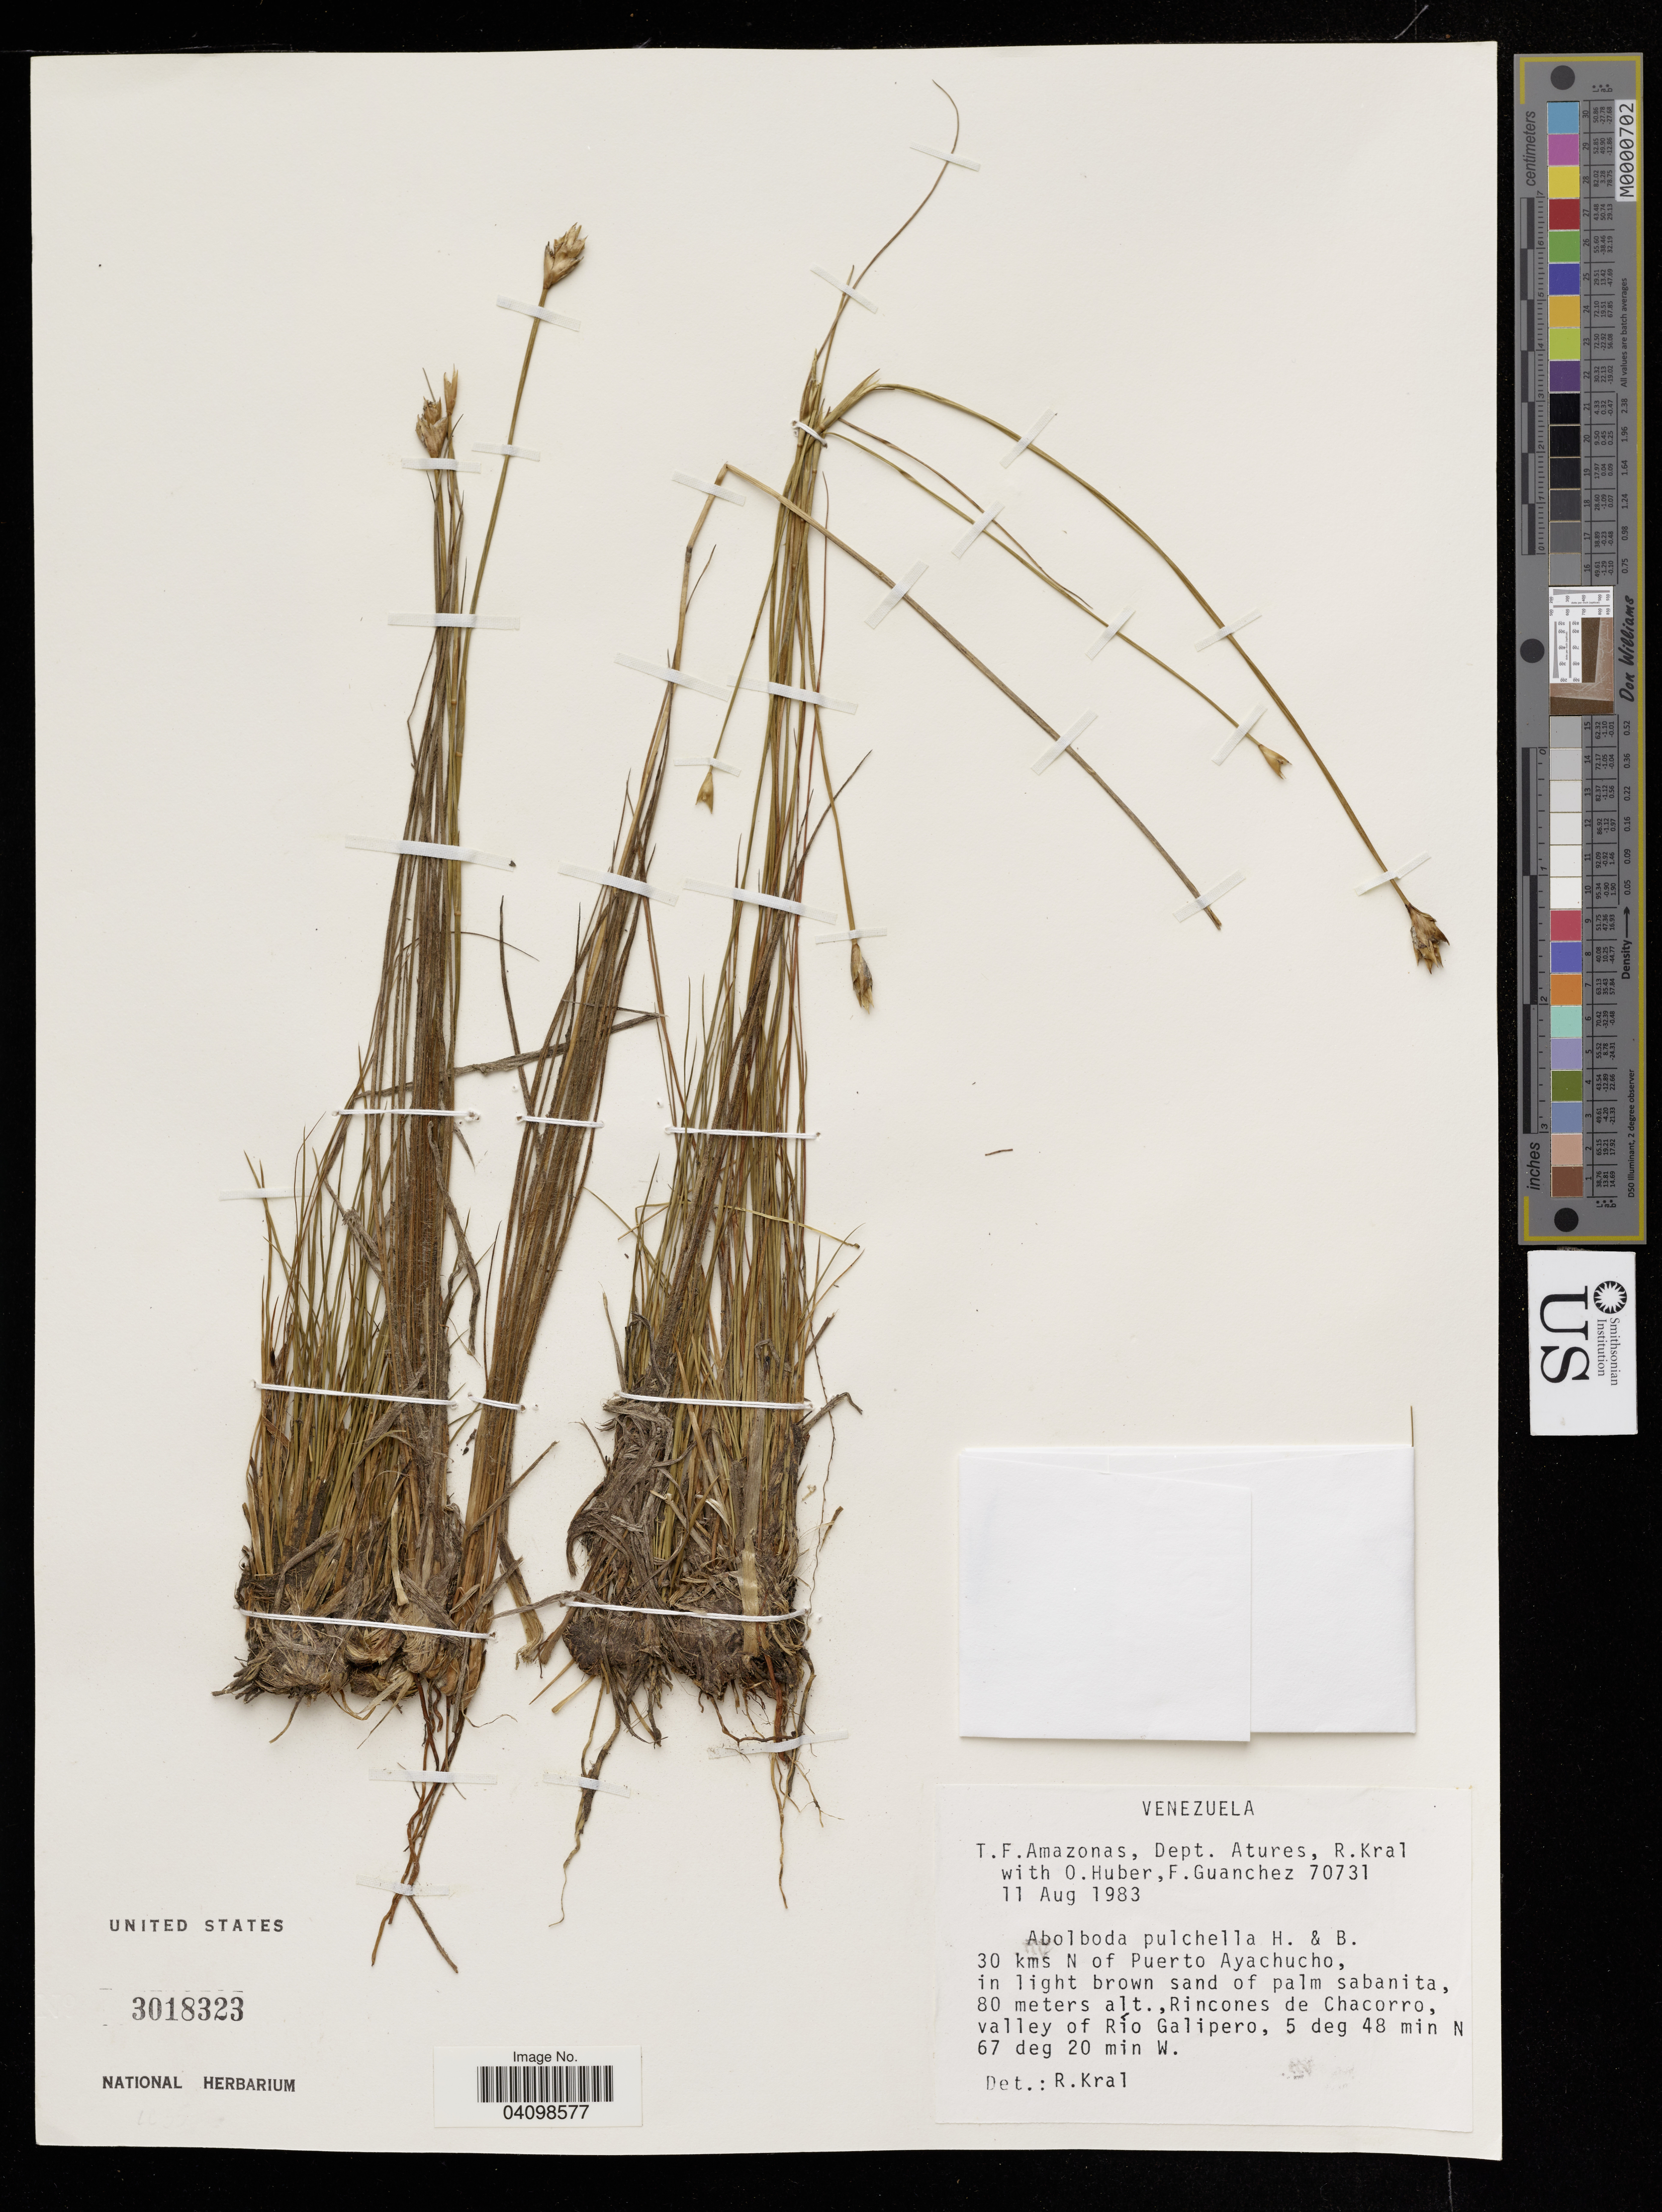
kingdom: Plantae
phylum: Tracheophyta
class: Liliopsida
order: Poales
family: Xyridaceae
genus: Abolboda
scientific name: Abolboda pulchella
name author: Bonpl.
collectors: R. Kral, O. Huber & F. Guánchez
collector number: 70731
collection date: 1983-08-11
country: Venezuela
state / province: Amazonas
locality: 30 kms N of Puerto Ayachucho, in light brown sand of palm sabanita. Rincones de Chacorro, valley of Rio Galipero.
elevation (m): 80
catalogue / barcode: US 3018323